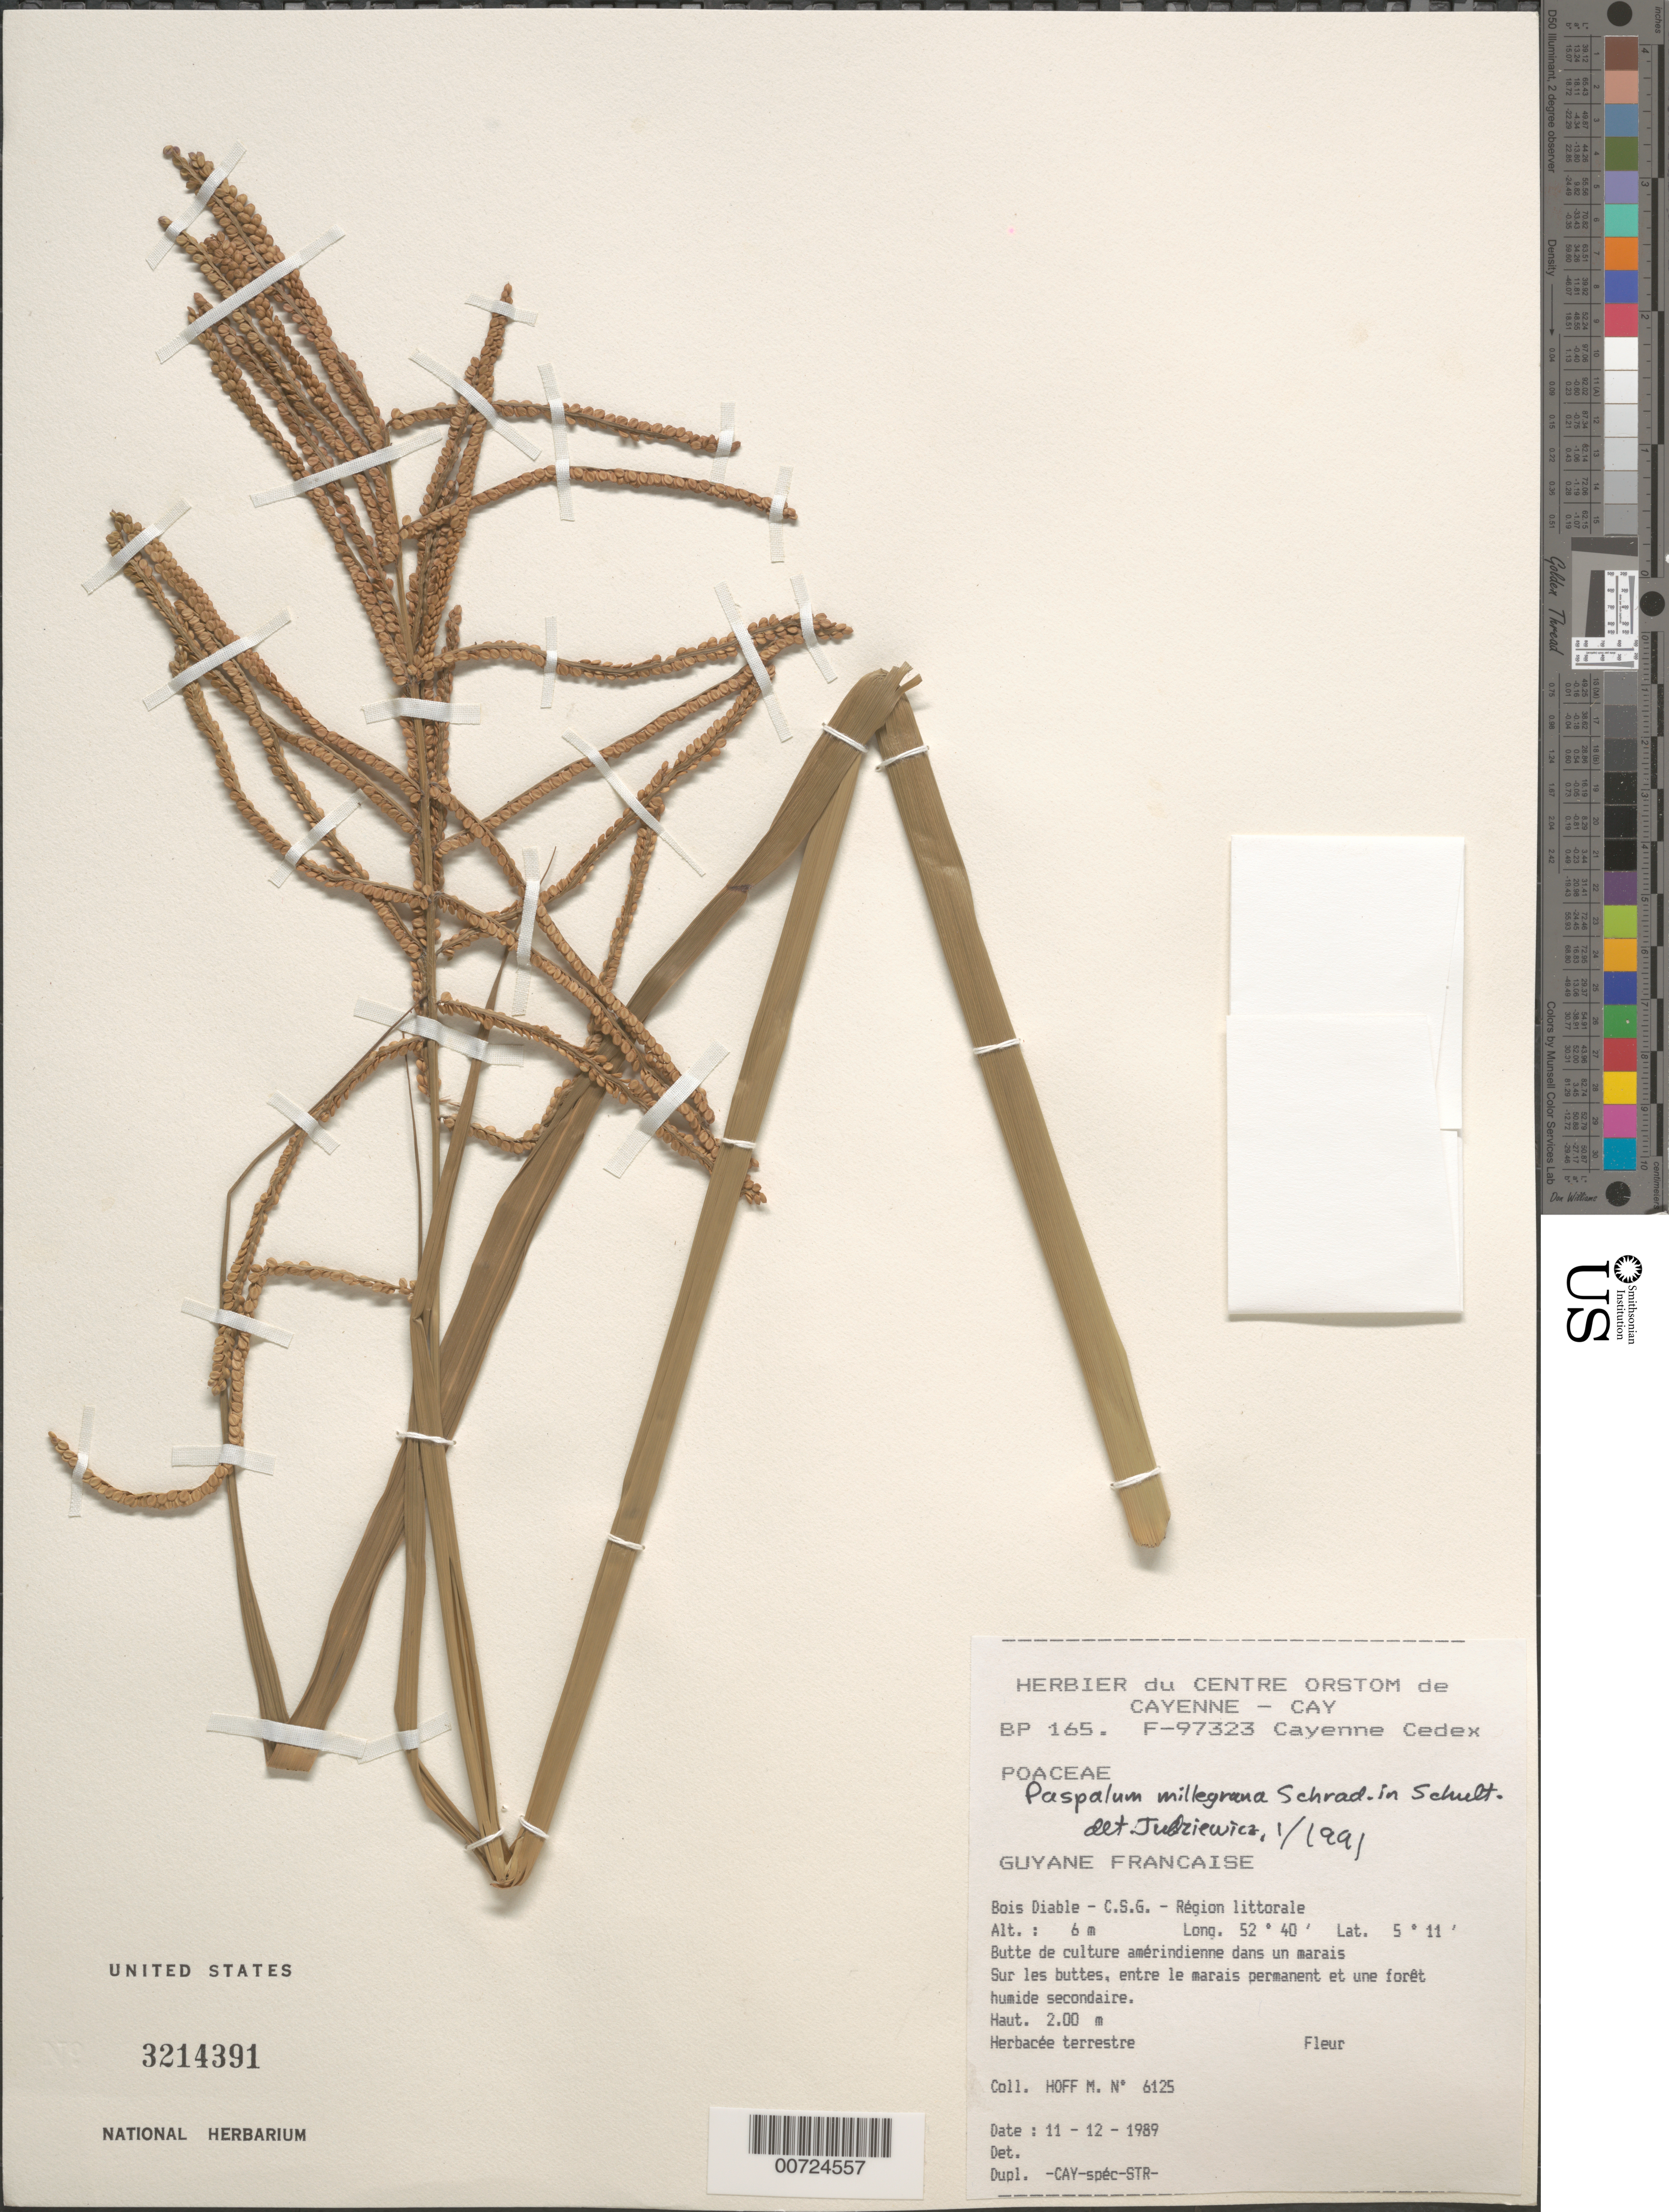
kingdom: Plantae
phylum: Tracheophyta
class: Liliopsida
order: Poales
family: Poaceae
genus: Paspalum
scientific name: Paspalum millegrana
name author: Schrad.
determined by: Judziewicz, E. J.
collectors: M. Hoff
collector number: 6125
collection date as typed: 11-Dec-89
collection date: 1989-12-11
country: French Guiana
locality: Bois Diable, C.S.G.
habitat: Butte de culture amérindienne dans un marais. Sur les buttes, entre le marais permanent et une forêt humide secondaire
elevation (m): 6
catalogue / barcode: US 3214391